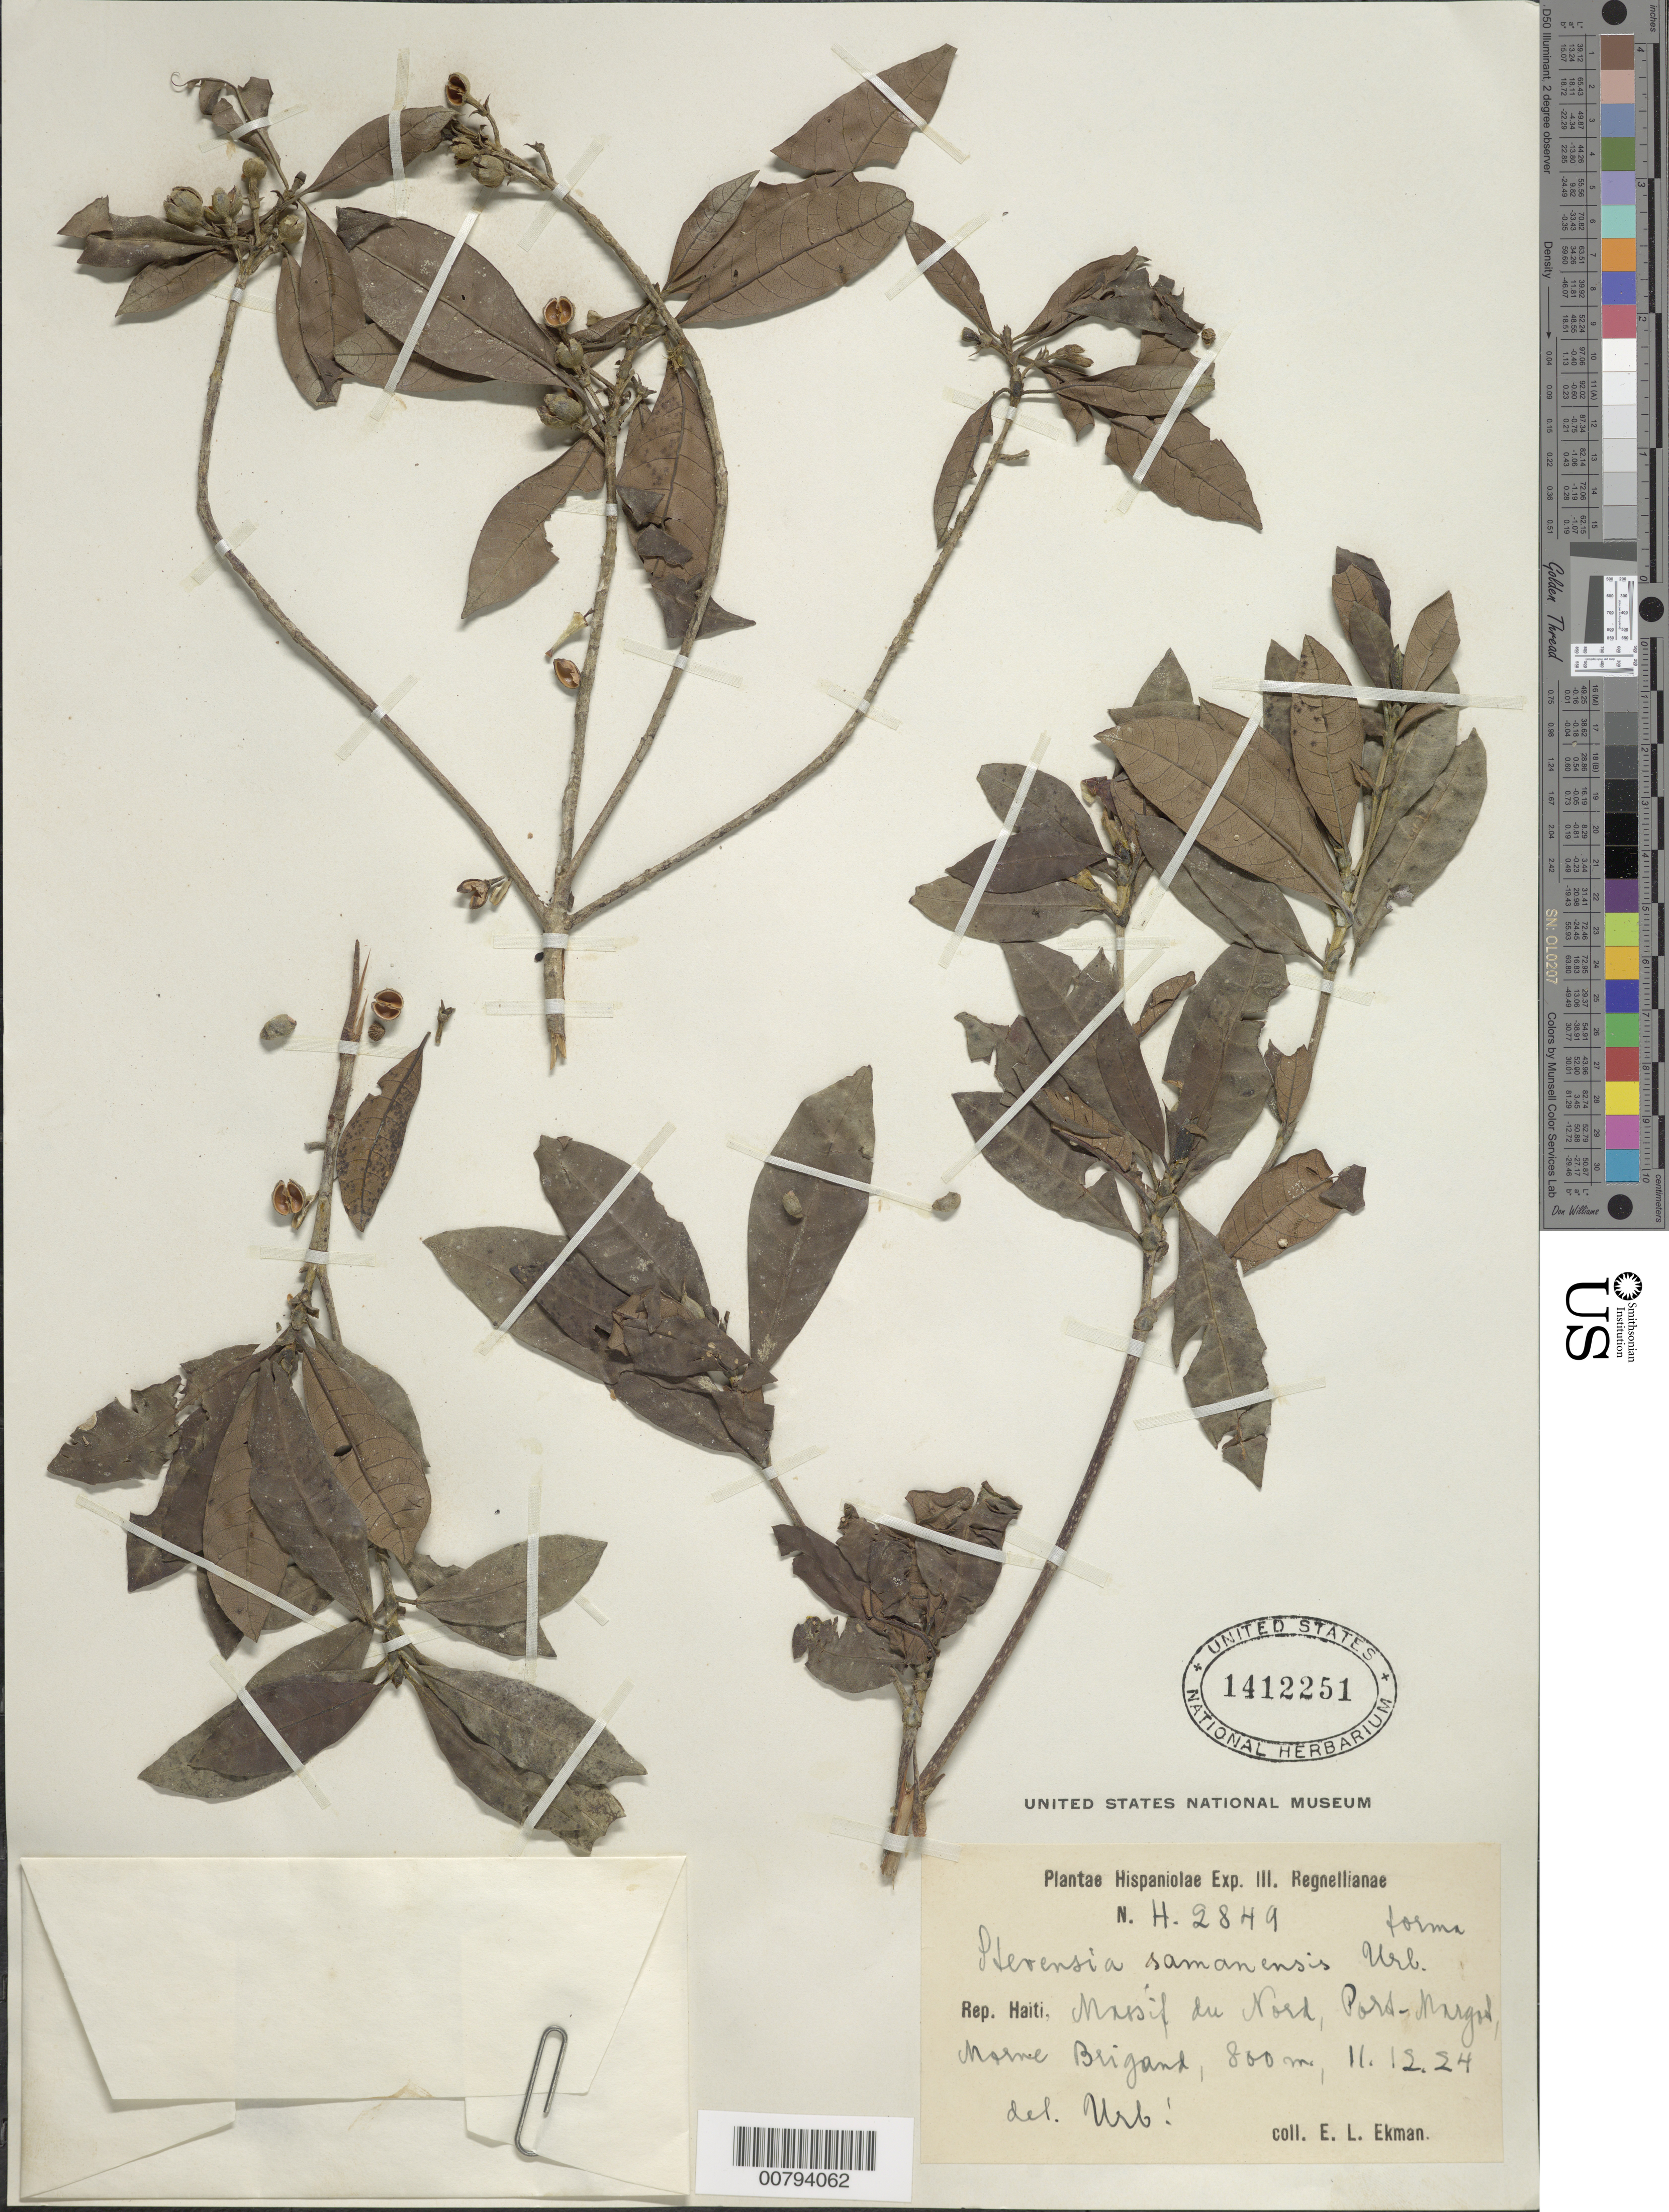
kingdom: Plantae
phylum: Tracheophyta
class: Magnoliopsida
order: Gentianales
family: Rubiaceae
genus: Stevensia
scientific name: Stevensia samanensis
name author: Urb.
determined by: Urban, Ignatz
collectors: E. L. Ekman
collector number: H 2849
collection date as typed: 11 Dec 1924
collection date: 1924-12-11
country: Dominican Republic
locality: Massif du Nord, Port-Margod, Morne Mrigand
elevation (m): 800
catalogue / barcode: US 1412251